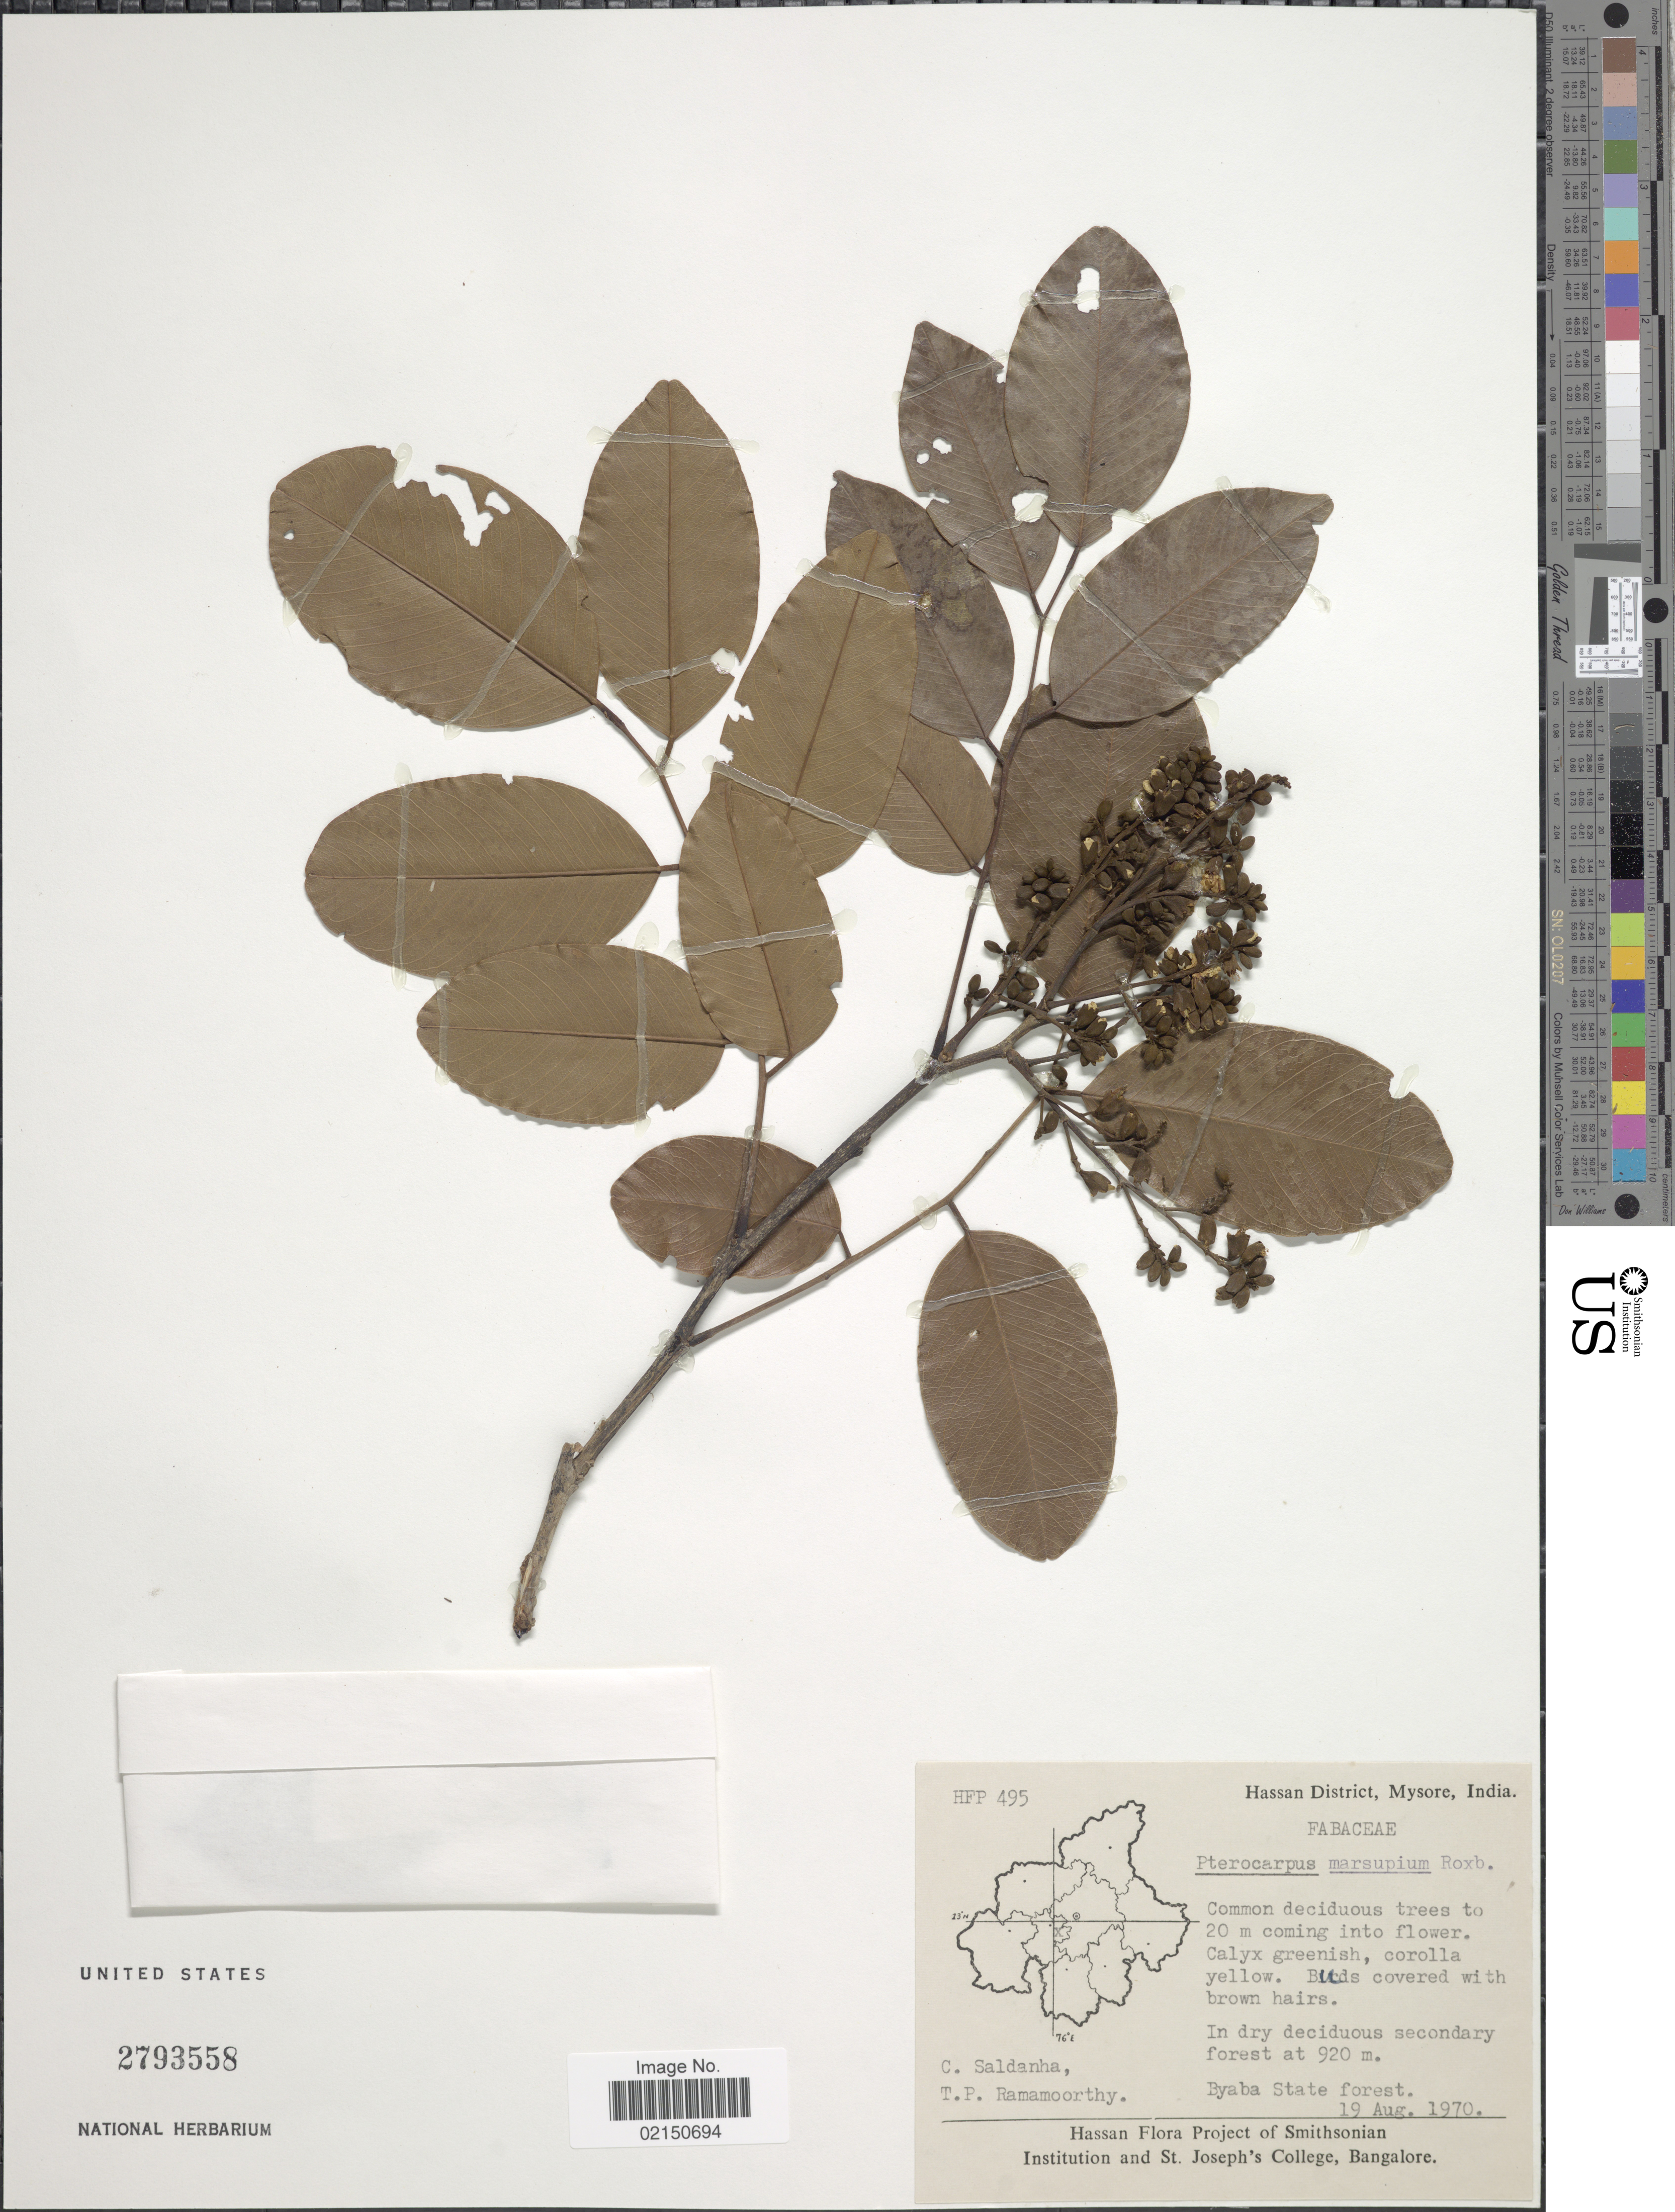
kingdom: Plantae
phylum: Tracheophyta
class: Magnoliopsida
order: Fabales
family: Fabaceae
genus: Pterocarpus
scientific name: Pterocarpus marsupium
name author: Roxb.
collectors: C. Saldanha & T. P. Ramamoorthy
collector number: HFP 495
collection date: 1970-08-19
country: India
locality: Hassan District, Mysore. Byaba State forest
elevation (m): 920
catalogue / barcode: US 2793558